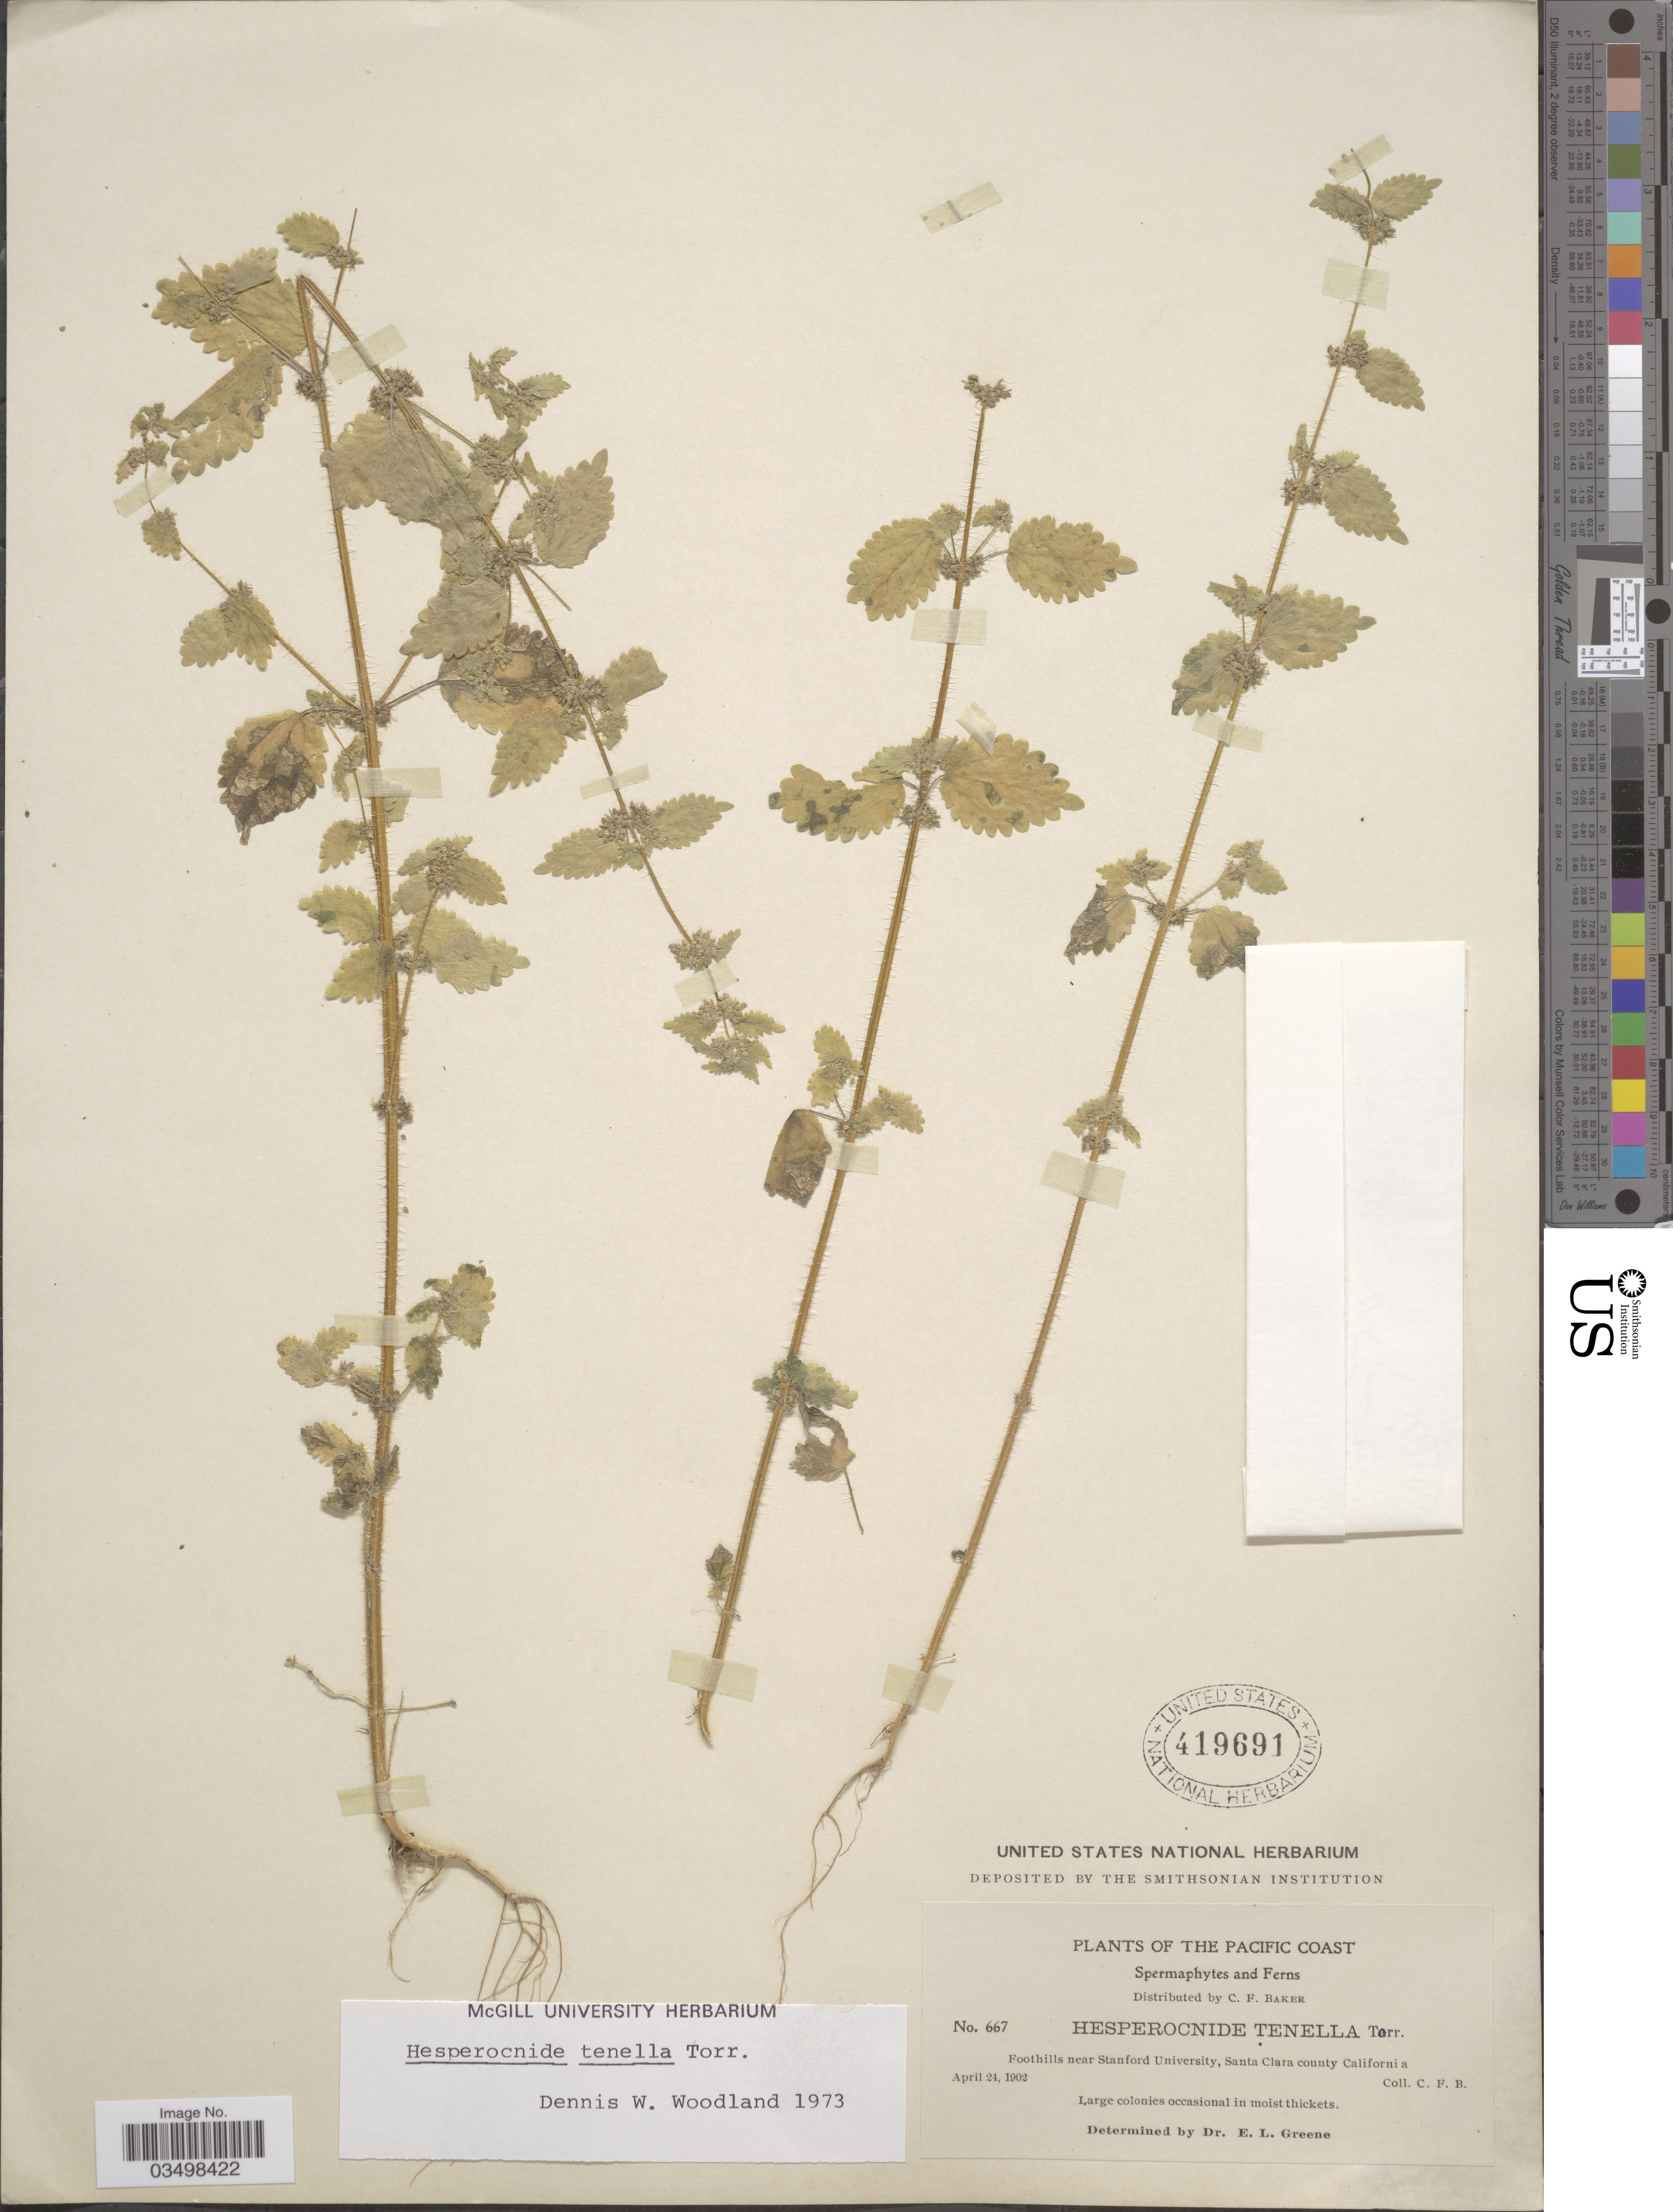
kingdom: Plantae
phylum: Tracheophyta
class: Magnoliopsida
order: Rosales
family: Urticaceae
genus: Hesperocnide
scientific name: Hesperocnide tenella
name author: Torr.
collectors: C. F. Baker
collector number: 667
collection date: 1902-04-24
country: United States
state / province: California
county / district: Santa Clara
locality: Pacific Coast. Foothills near Stanford University, Santa Clara County.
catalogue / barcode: US 419691